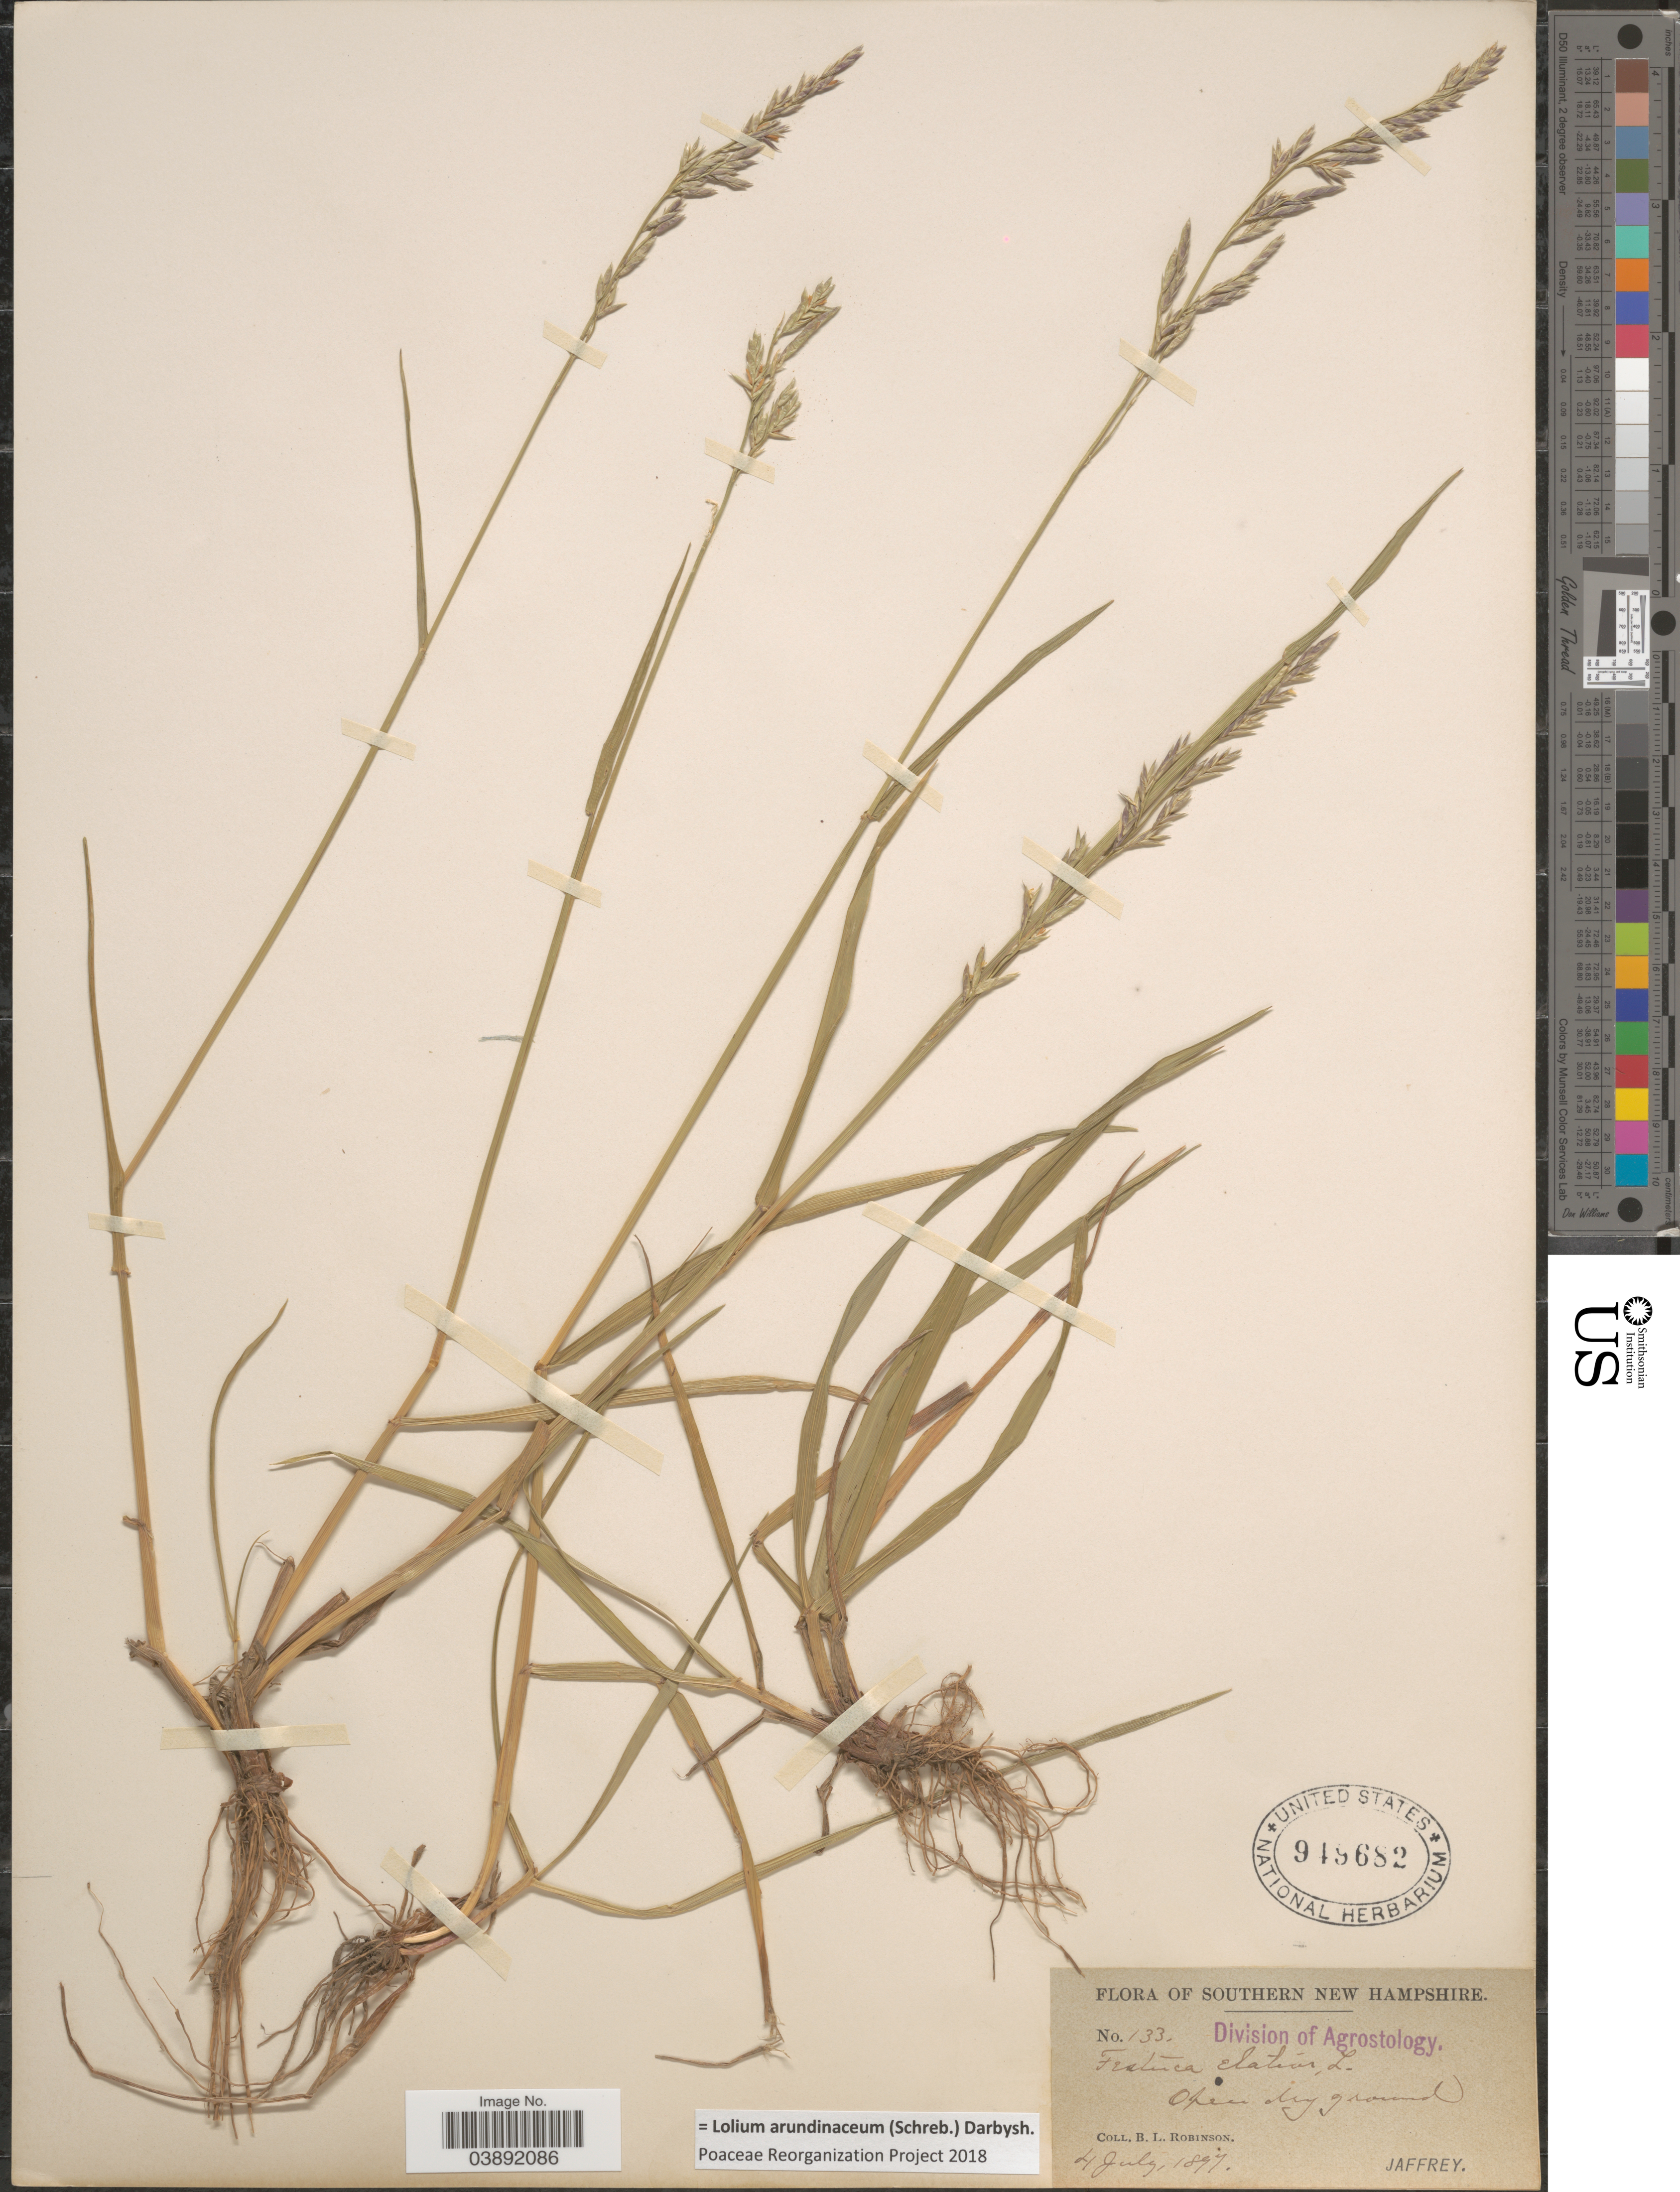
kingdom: Plantae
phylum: Tracheophyta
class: Liliopsida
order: Poales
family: Poaceae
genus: Lolium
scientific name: Lolium arundinaceum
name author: (Schreb.) Darbysh.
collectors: B. L. Robinson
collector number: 133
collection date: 1897-07-04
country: United States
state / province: New Hampshire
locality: Southern New Hampshire. Jaffrey.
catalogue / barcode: US 949682